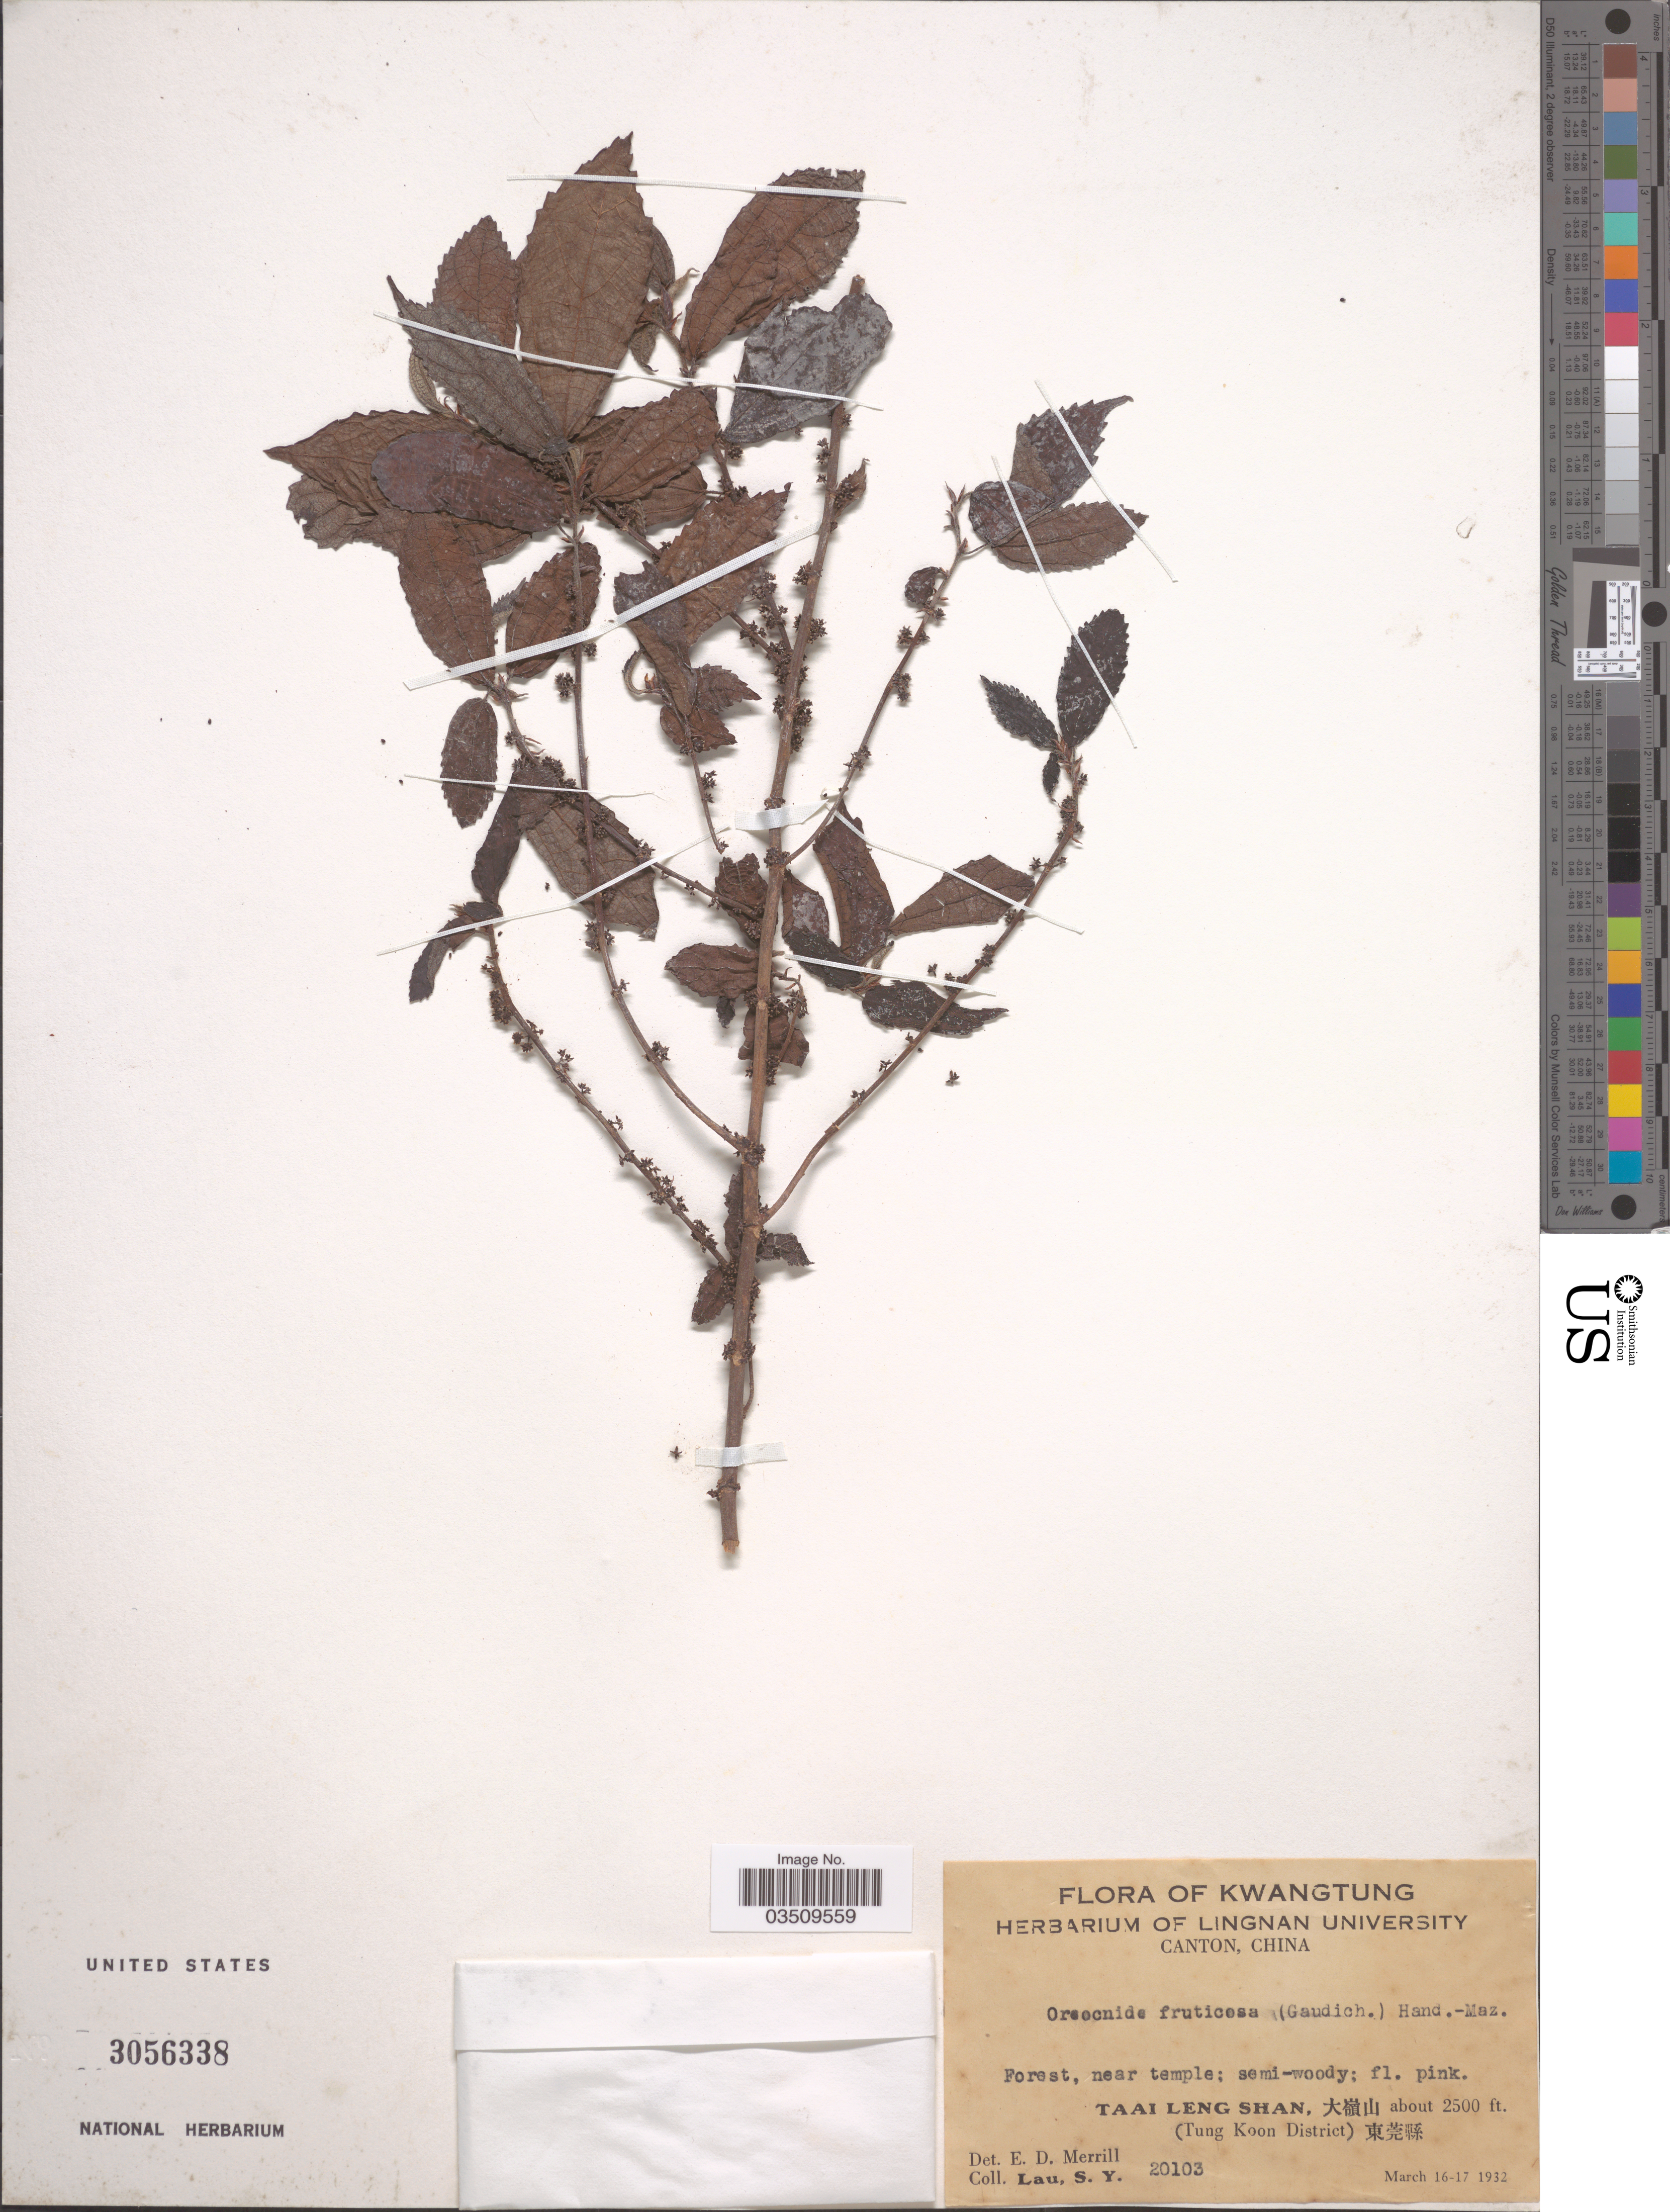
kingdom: Plantae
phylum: Tracheophyta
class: Magnoliopsida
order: Rosales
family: Urticaceae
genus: Oreocnide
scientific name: Oreocnide frutescens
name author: (Thunb.) Miq.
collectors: S. Y. Lau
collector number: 20103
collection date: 1932-03-16/1932-03-17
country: China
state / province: Guangdong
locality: Kwangtung. Forest, near temple. Taai Leng Shan, X. (Tung Koon District) X.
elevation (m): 762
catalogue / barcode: US 3056338